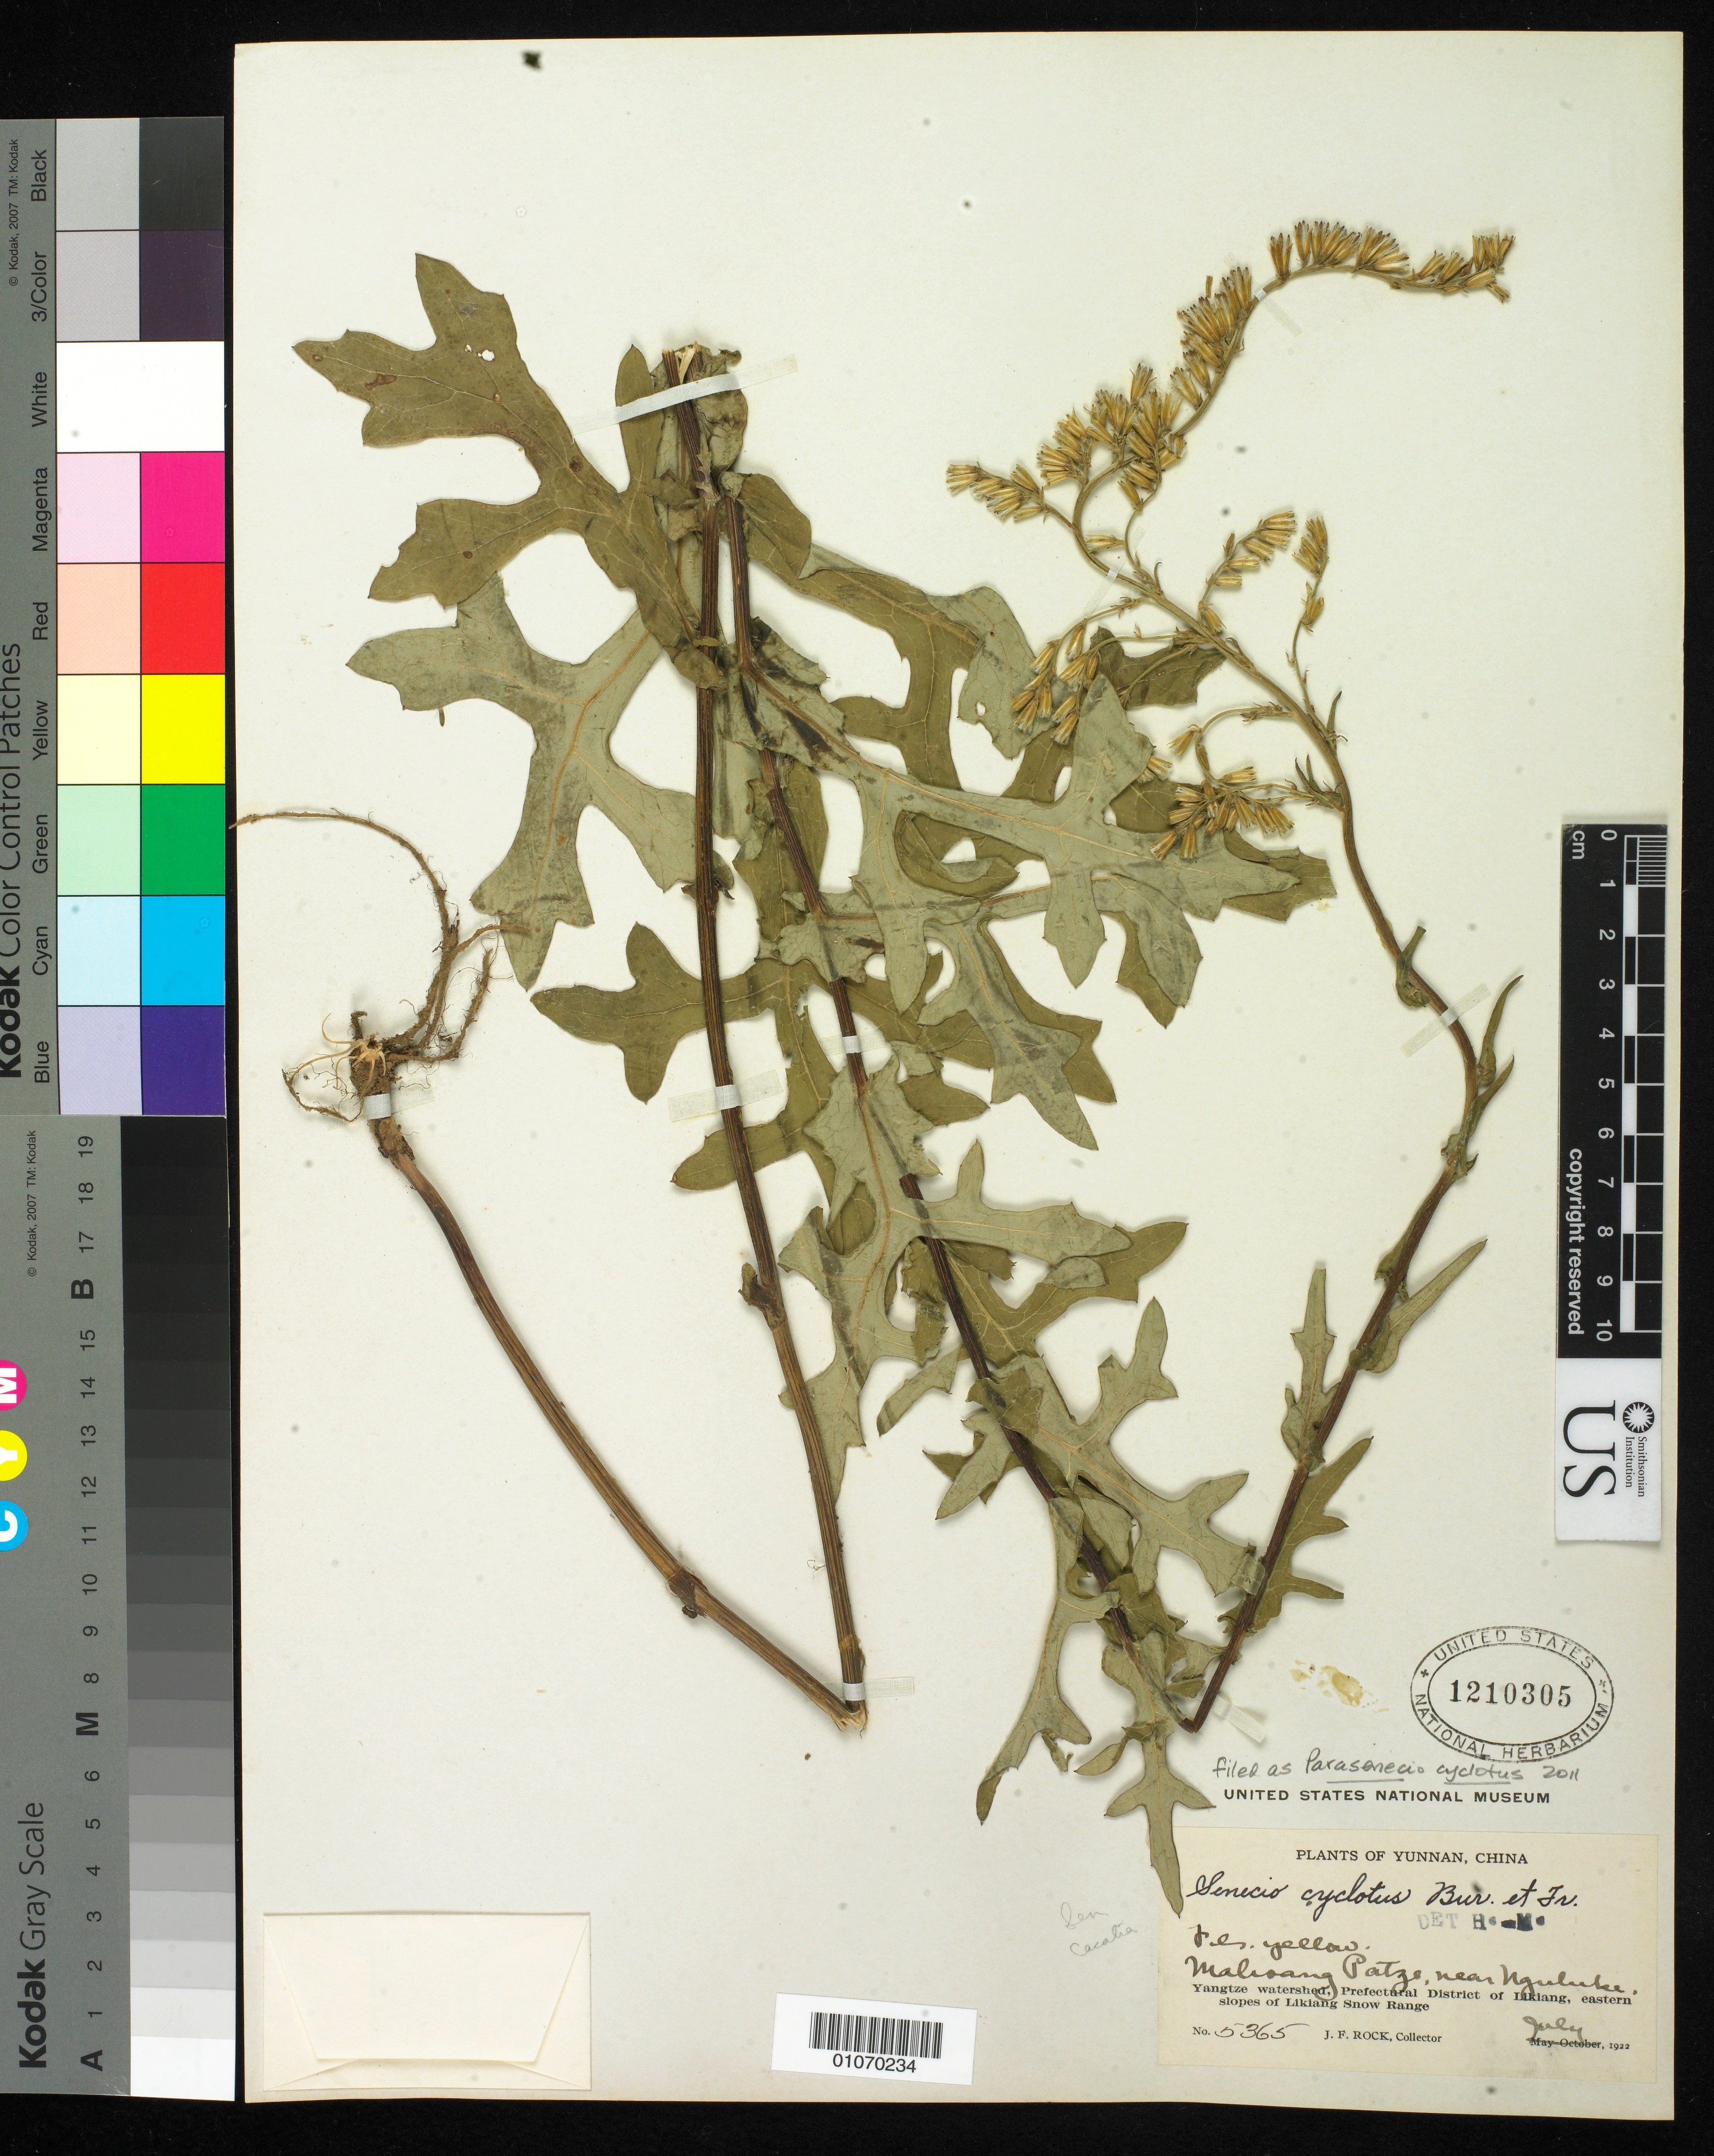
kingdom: Plantae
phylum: Tracheophyta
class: Magnoliopsida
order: Asterales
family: Asteraceae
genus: Parasenecio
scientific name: Parasenecio cyclotus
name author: (Bureau & Franch.) Y.L. Chen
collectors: J. F. Rock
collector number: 5365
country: China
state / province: Yunnan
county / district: Likiang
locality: Yangtze watershed, eastern slopes of Likiang Snow Range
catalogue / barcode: US 1210305